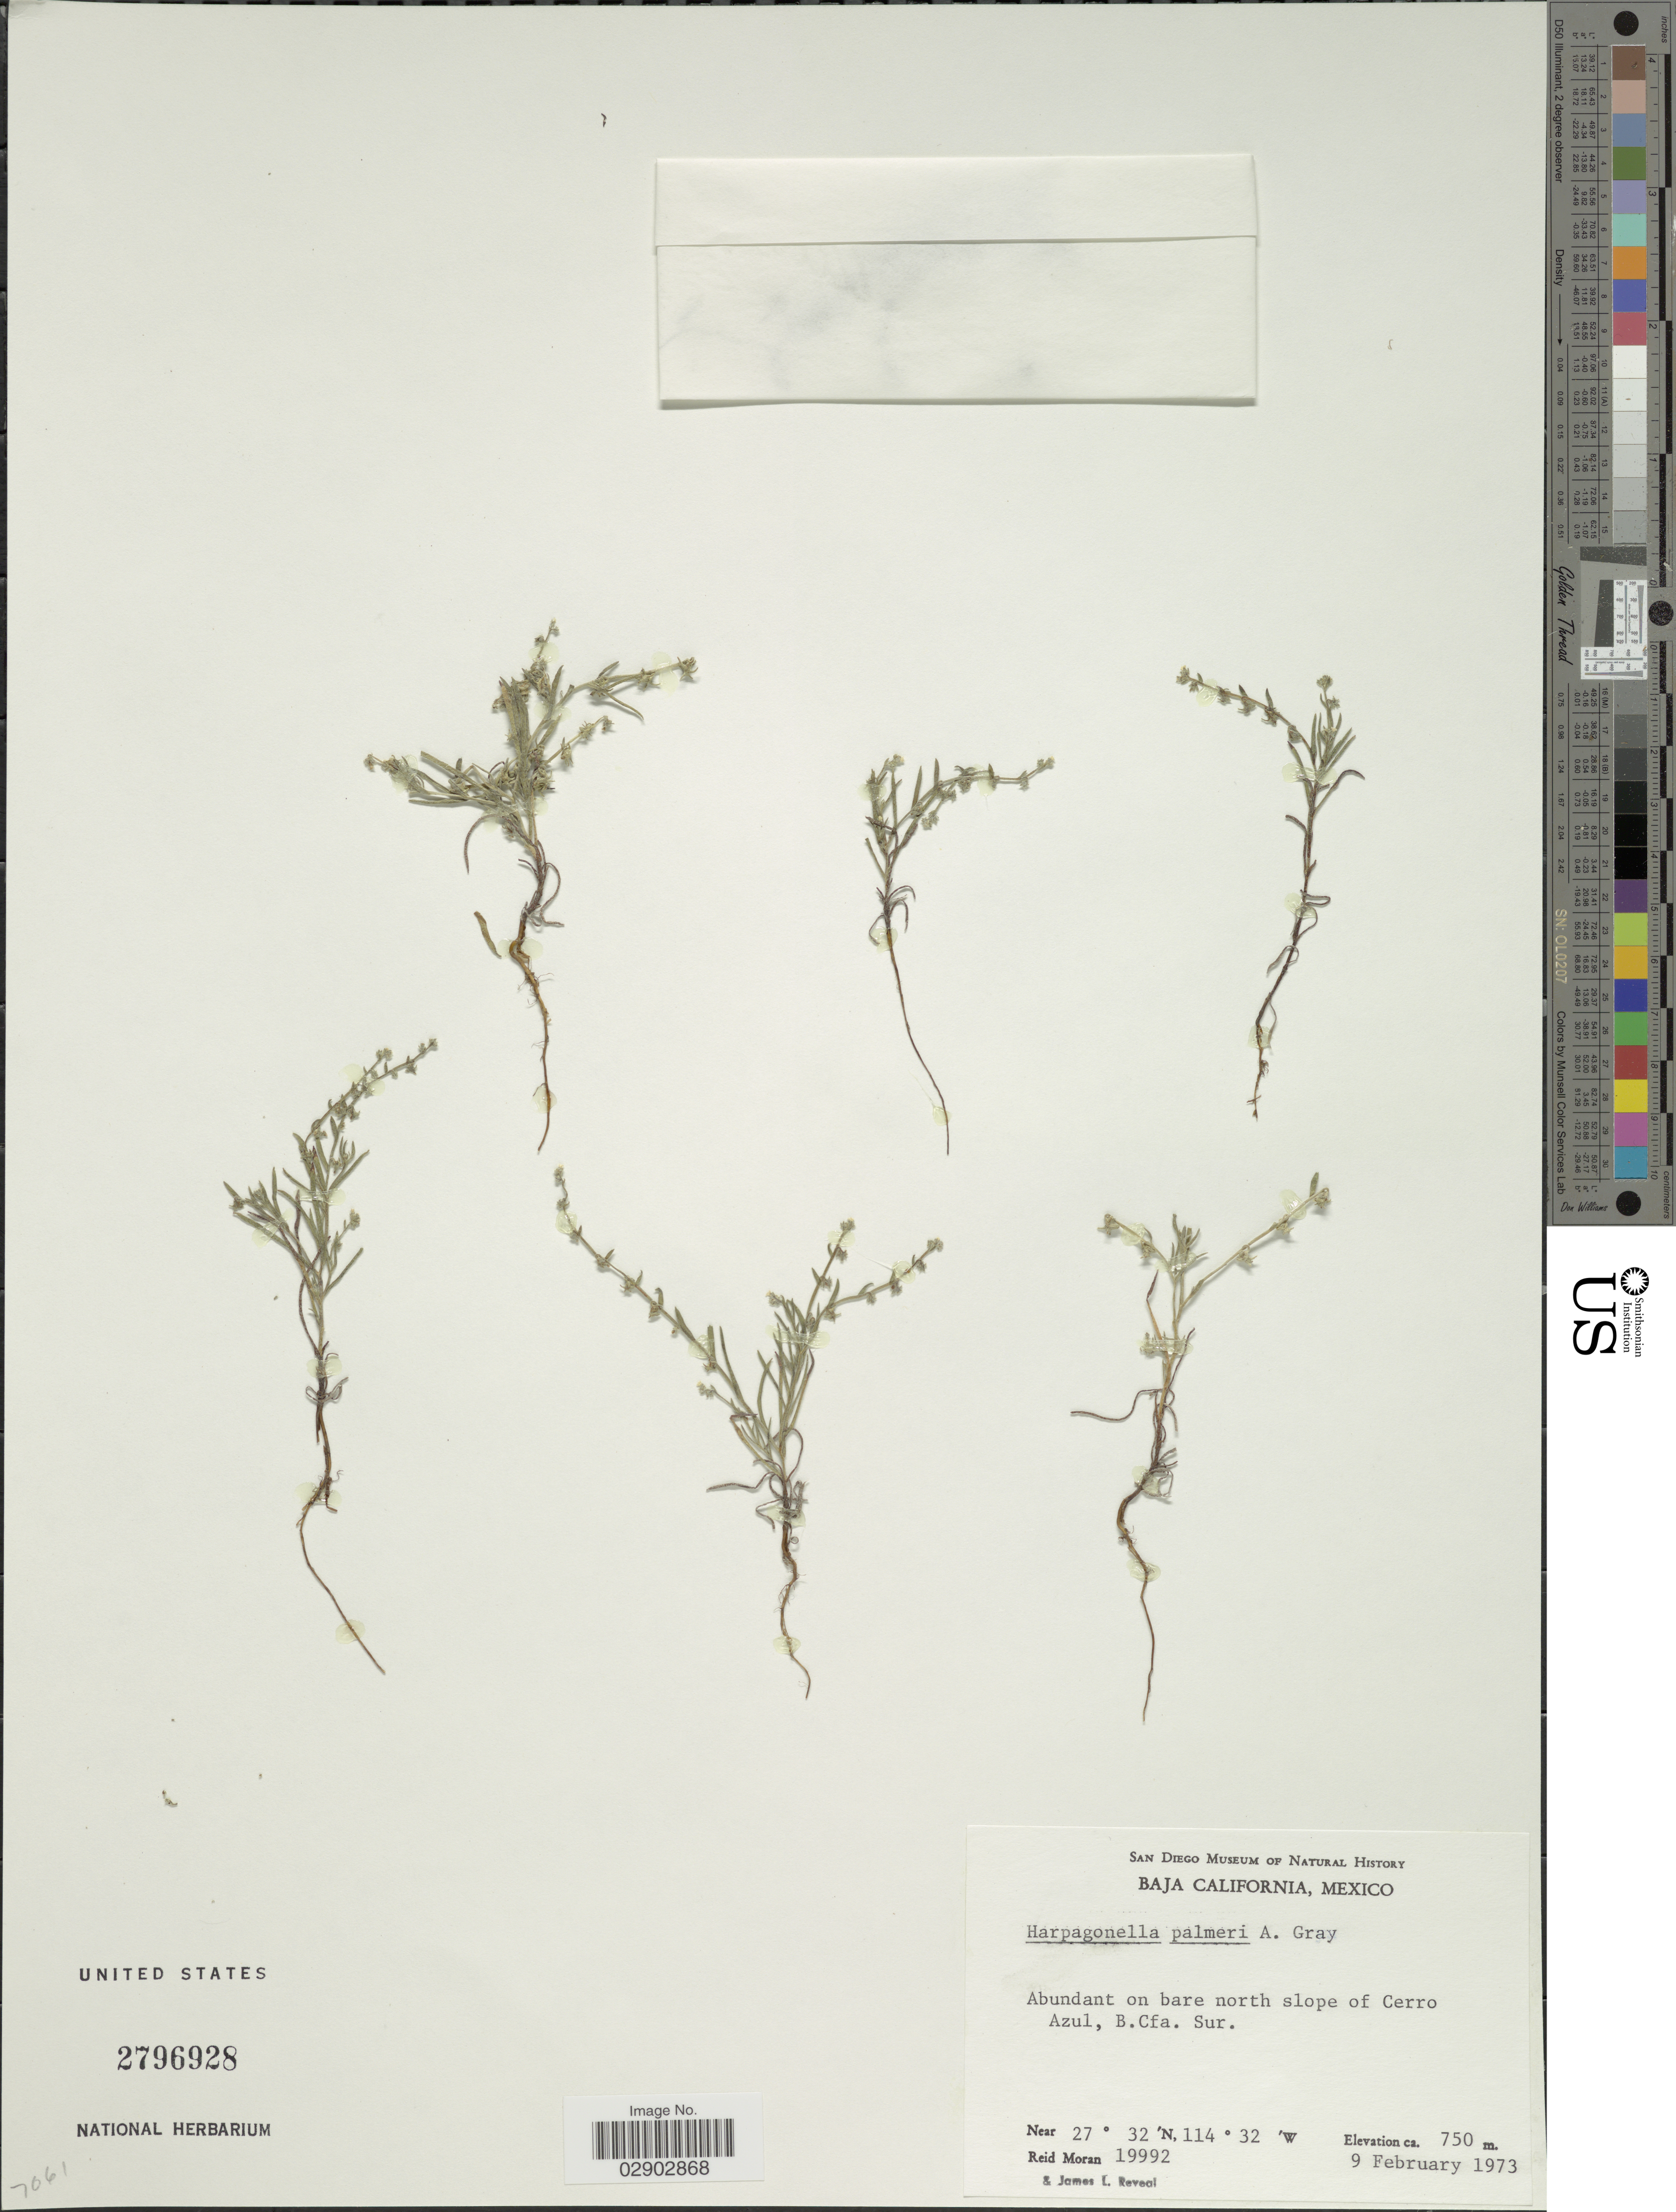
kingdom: Plantae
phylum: Tracheophyta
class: Magnoliopsida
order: Boraginales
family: Boraginaceae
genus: Harpagonella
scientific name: Harpagonella palmeri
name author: A. Gray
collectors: R. Moran & J. L. Reveal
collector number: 19992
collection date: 1973-02-09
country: Mexico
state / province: Baja California Sur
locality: Abundant on bare north slope of Cerro Azul, B.Cfa. Sur.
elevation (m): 750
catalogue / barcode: US 2796928